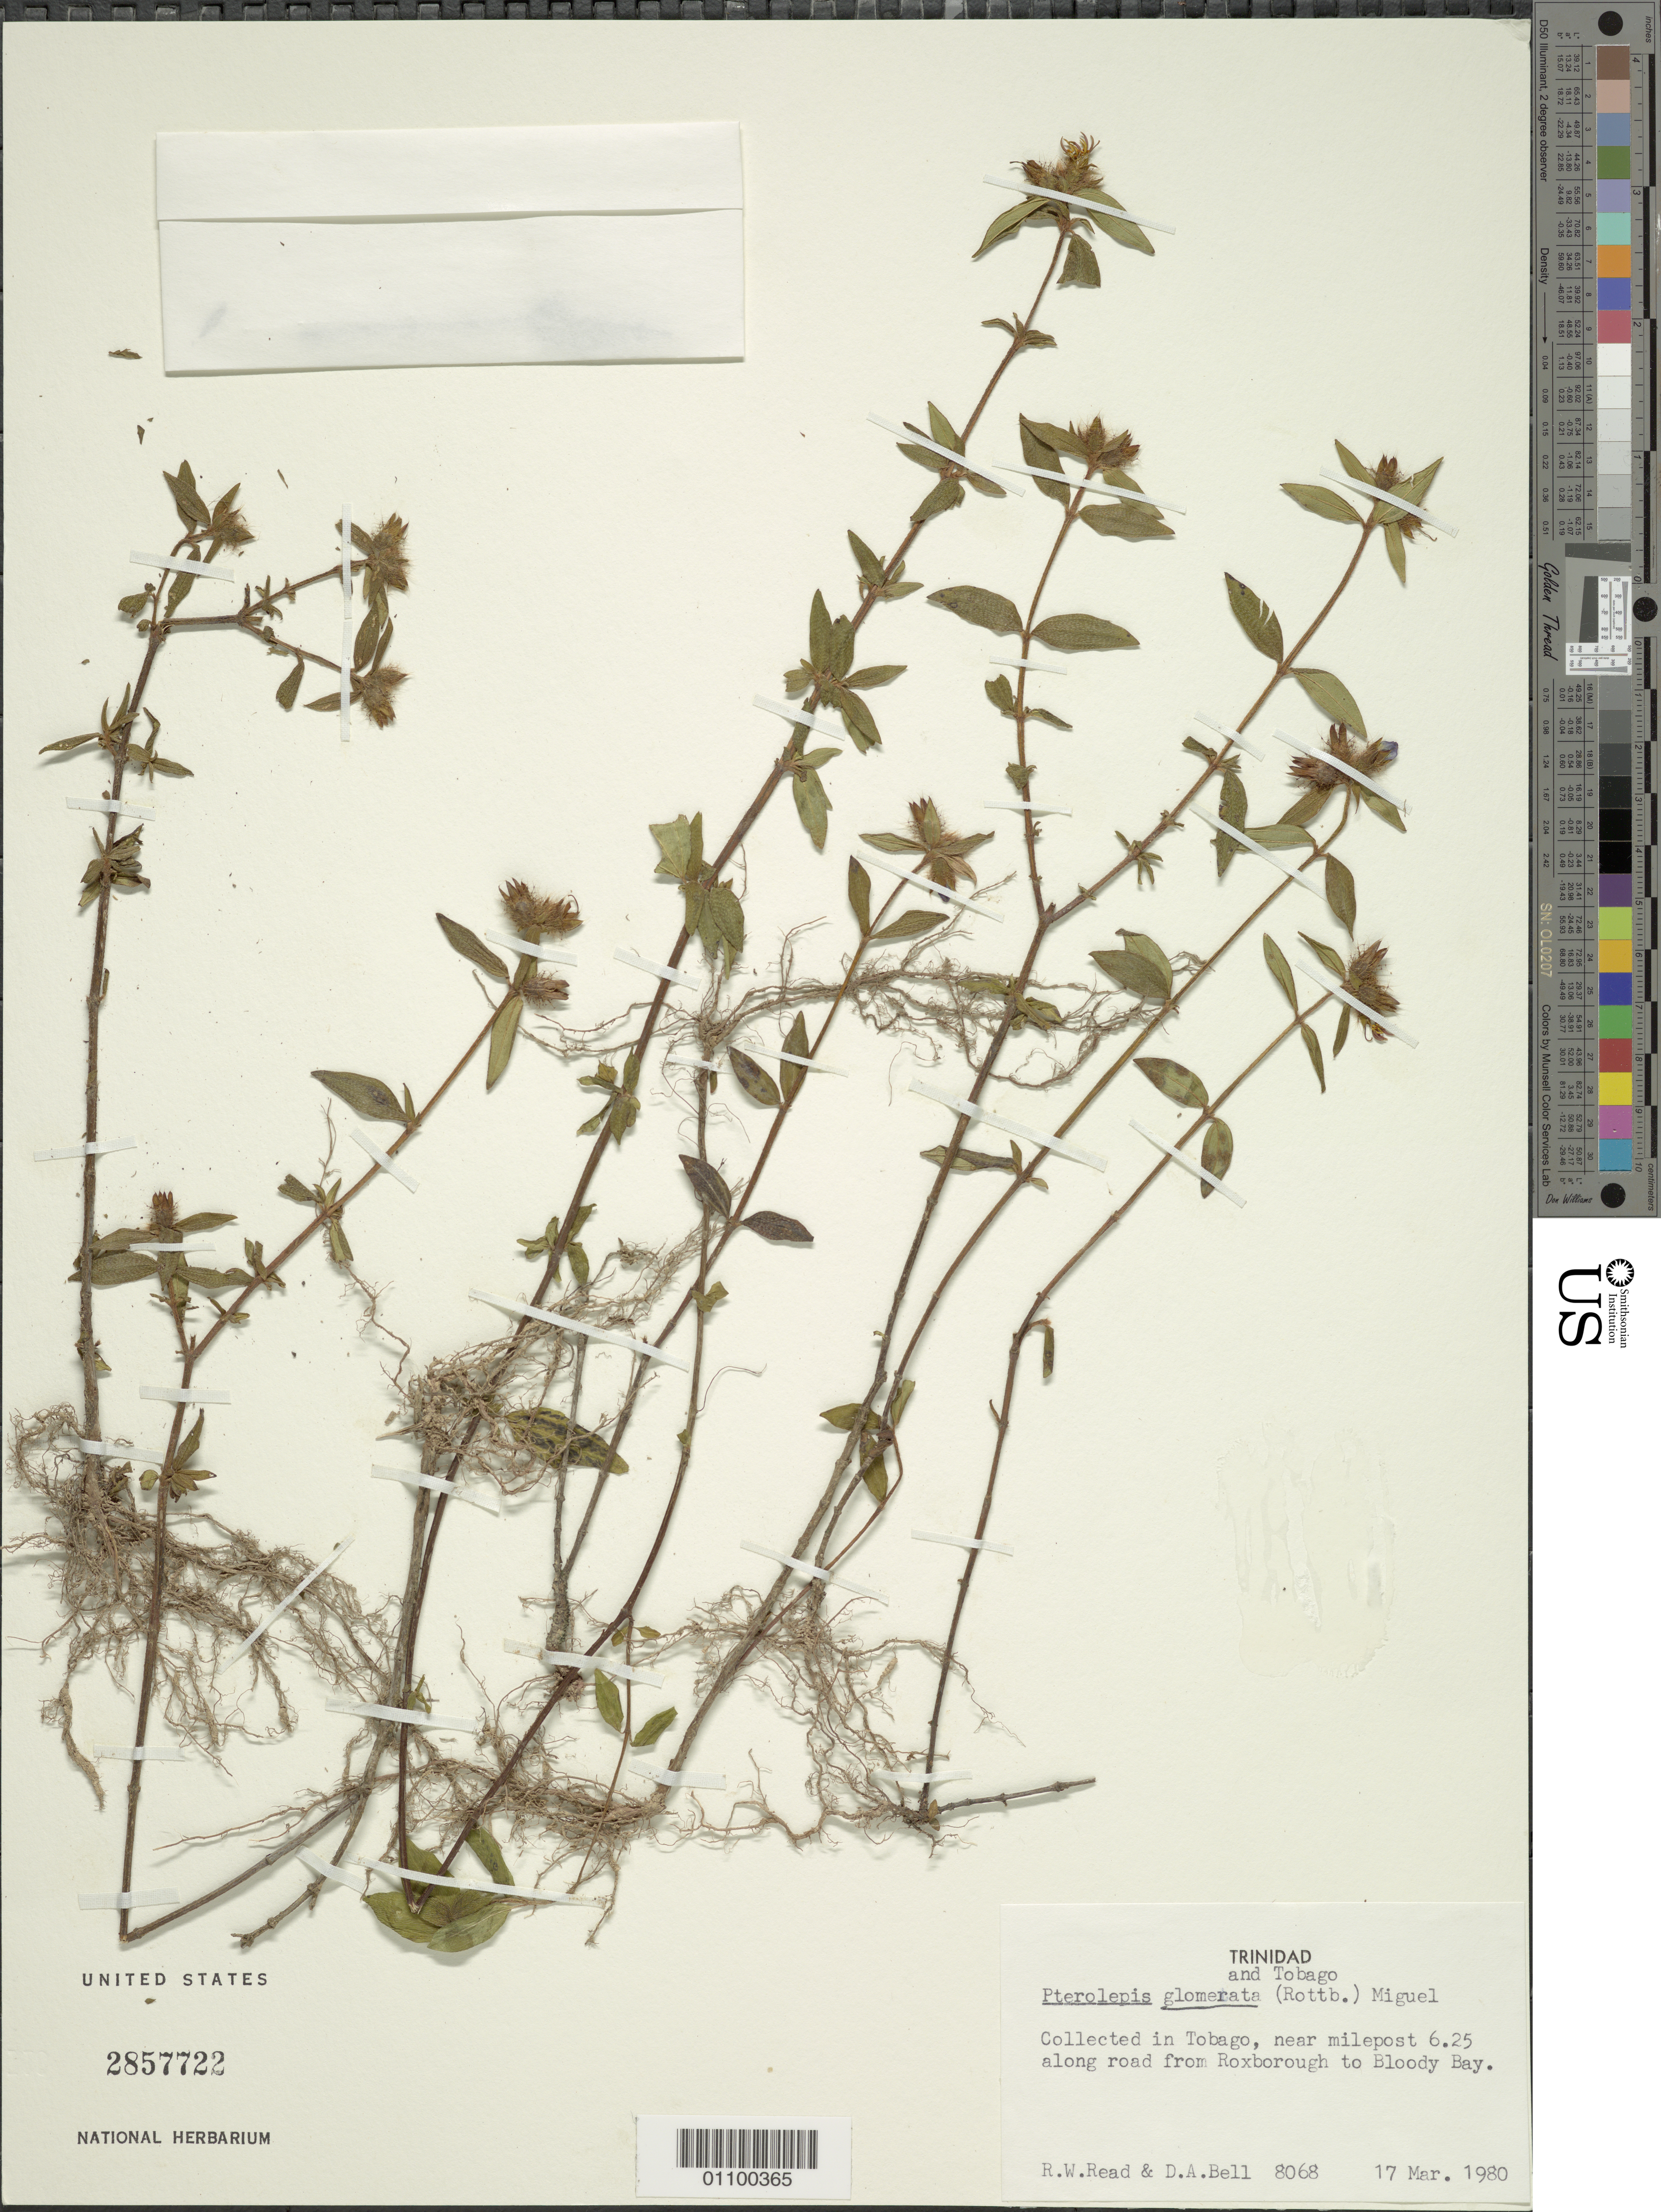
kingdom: Plantae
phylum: Tracheophyta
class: Magnoliopsida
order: Myrtales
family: Melastomataceae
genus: Pterolepis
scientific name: Pterolepis glomerata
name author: (Rottb.) Miq.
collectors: R. W. Read & D. A. Bell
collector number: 8068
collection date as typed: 17 Mar 1980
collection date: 1980-03-17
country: Trinidad and Tobago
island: Tobago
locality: Near milepost 6.25 along road from Roxborough to Bloody Bay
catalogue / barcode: US 2857722